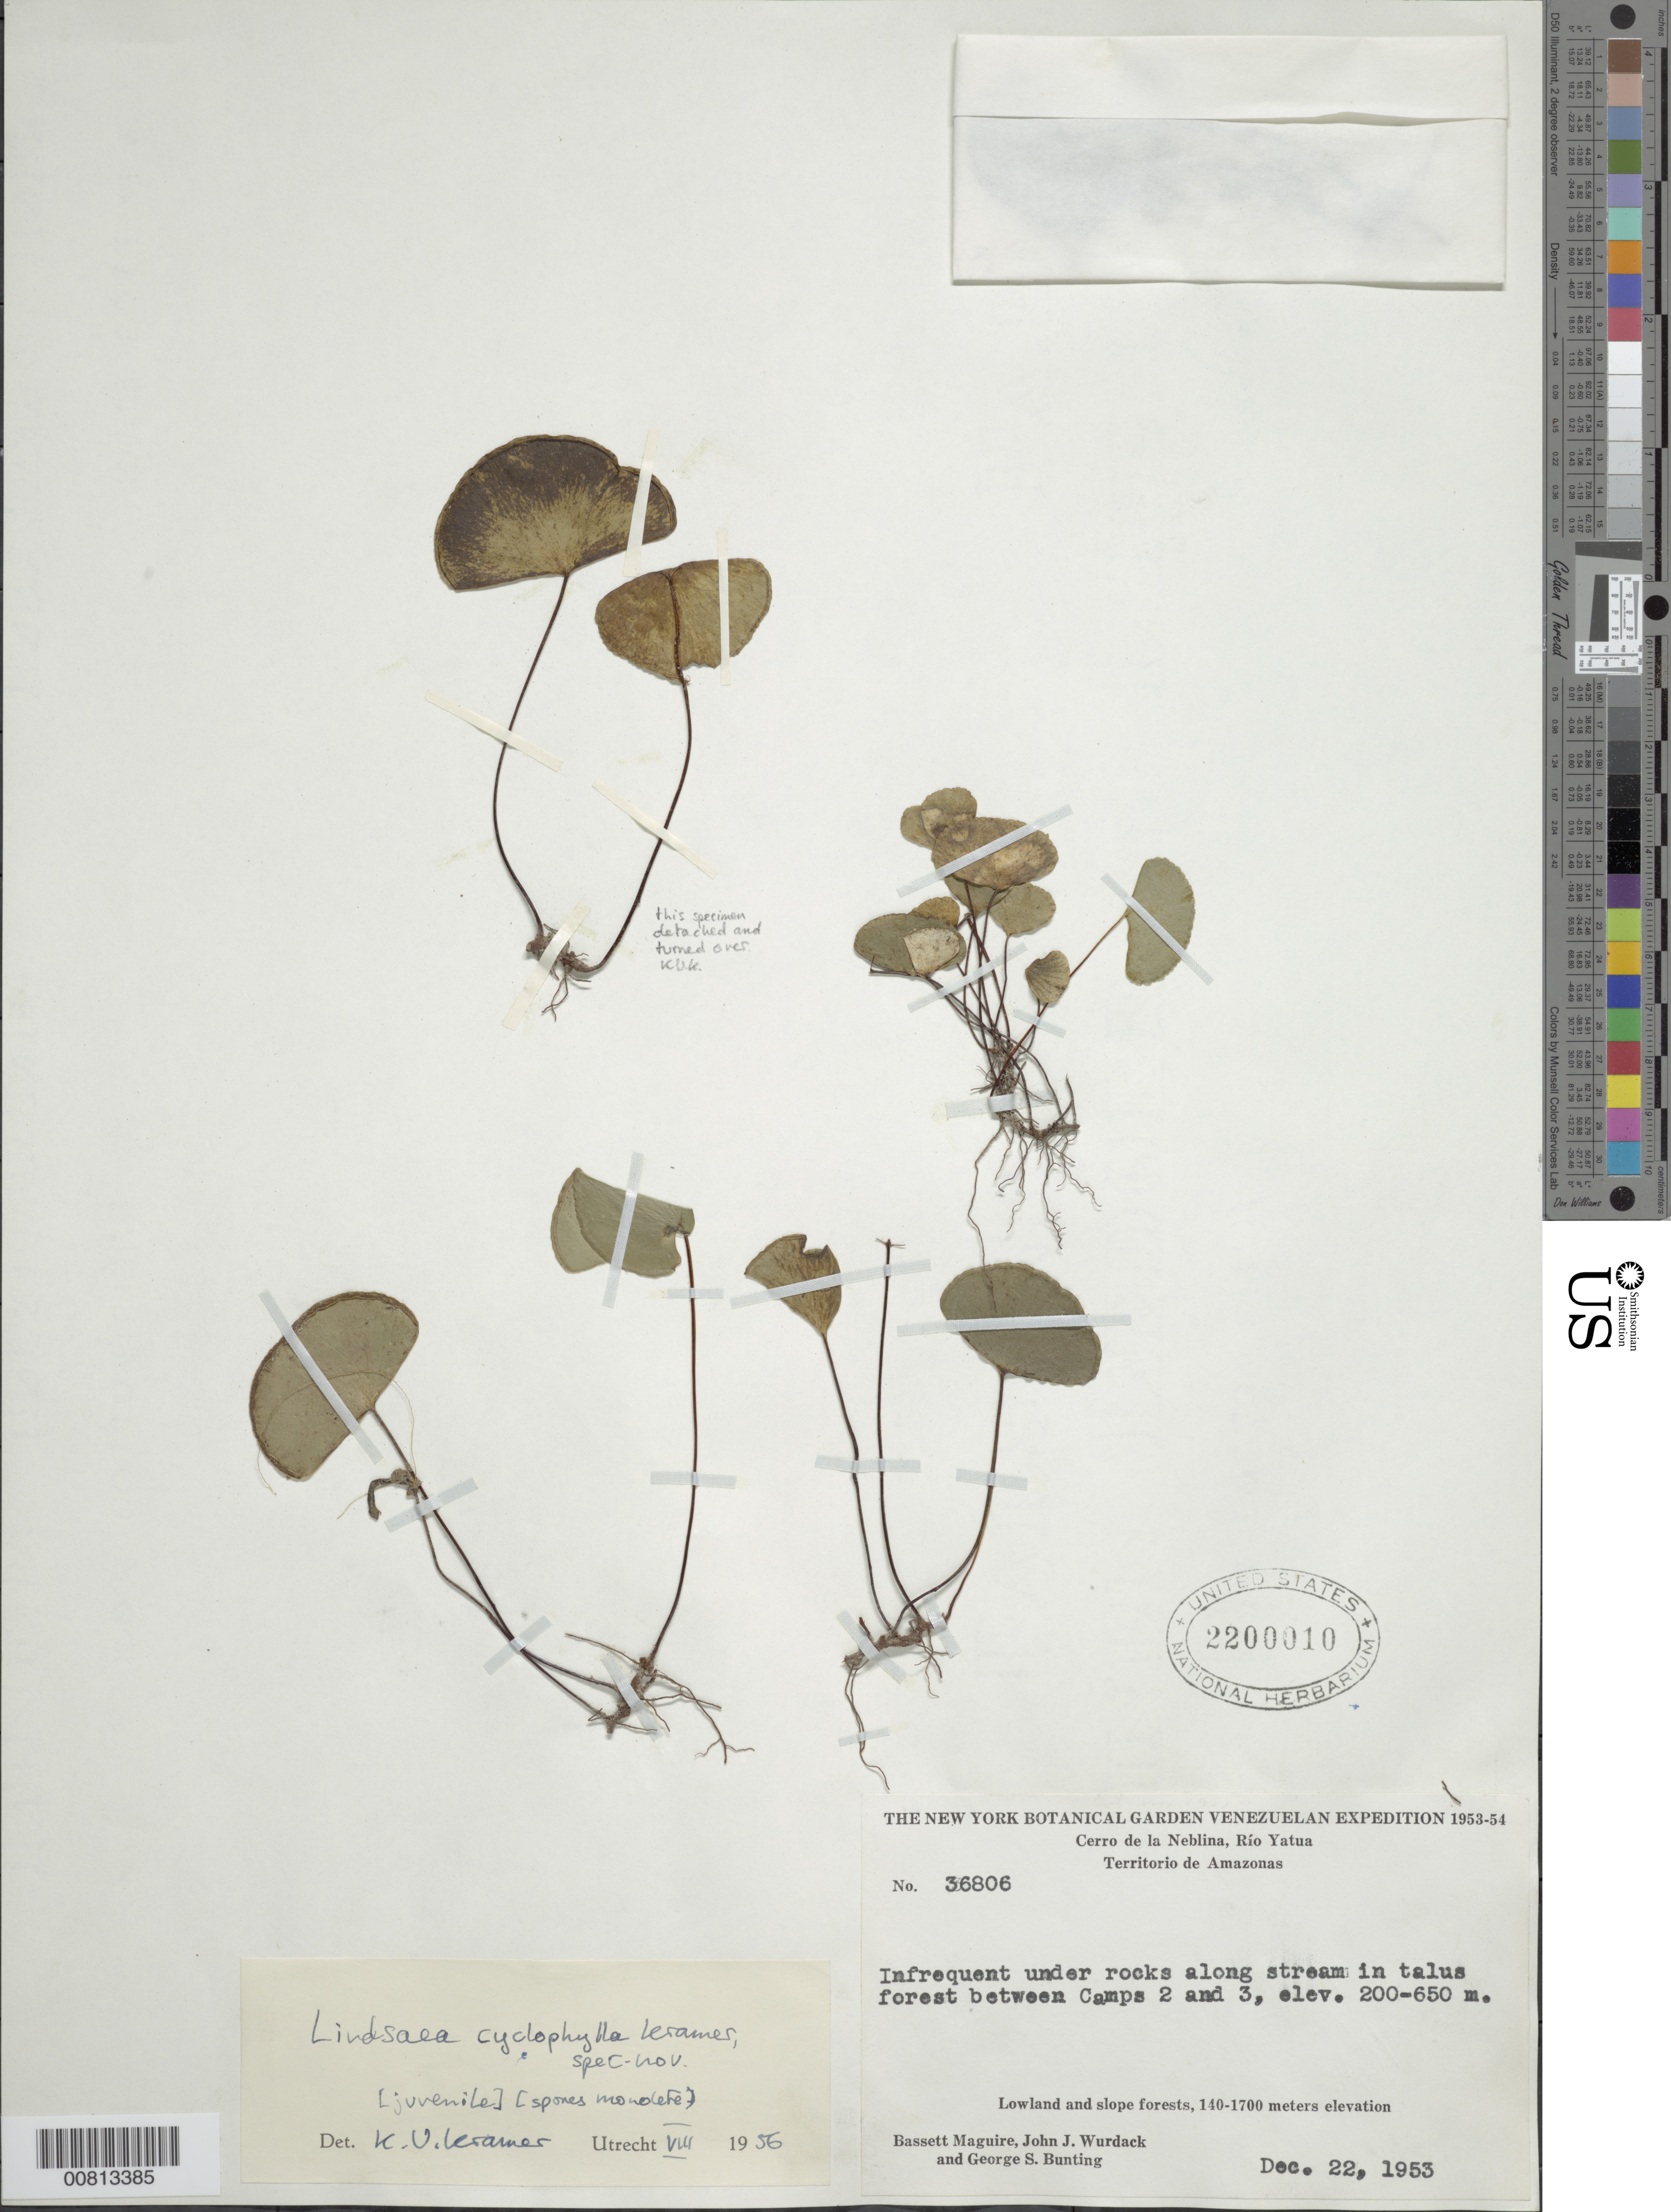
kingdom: Plantae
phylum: Tracheophyta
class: Polypodiopsida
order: Polypodiales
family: Lindsaeaceae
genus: Lindsaea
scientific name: Lindsaea cyclophylla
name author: K.U. Kramer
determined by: Kramer, K. U.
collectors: B. Maguire, J. J. Wurdack & G. S. Bunting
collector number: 36806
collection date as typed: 22-Dec-53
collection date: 1953-12-22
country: Venezuela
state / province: Amazonas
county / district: Río Negro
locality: Cerro de la Neblina, Río Yatua, Camps 2-3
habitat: Under rocks along stream in talus forest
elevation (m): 200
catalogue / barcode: US 2200010